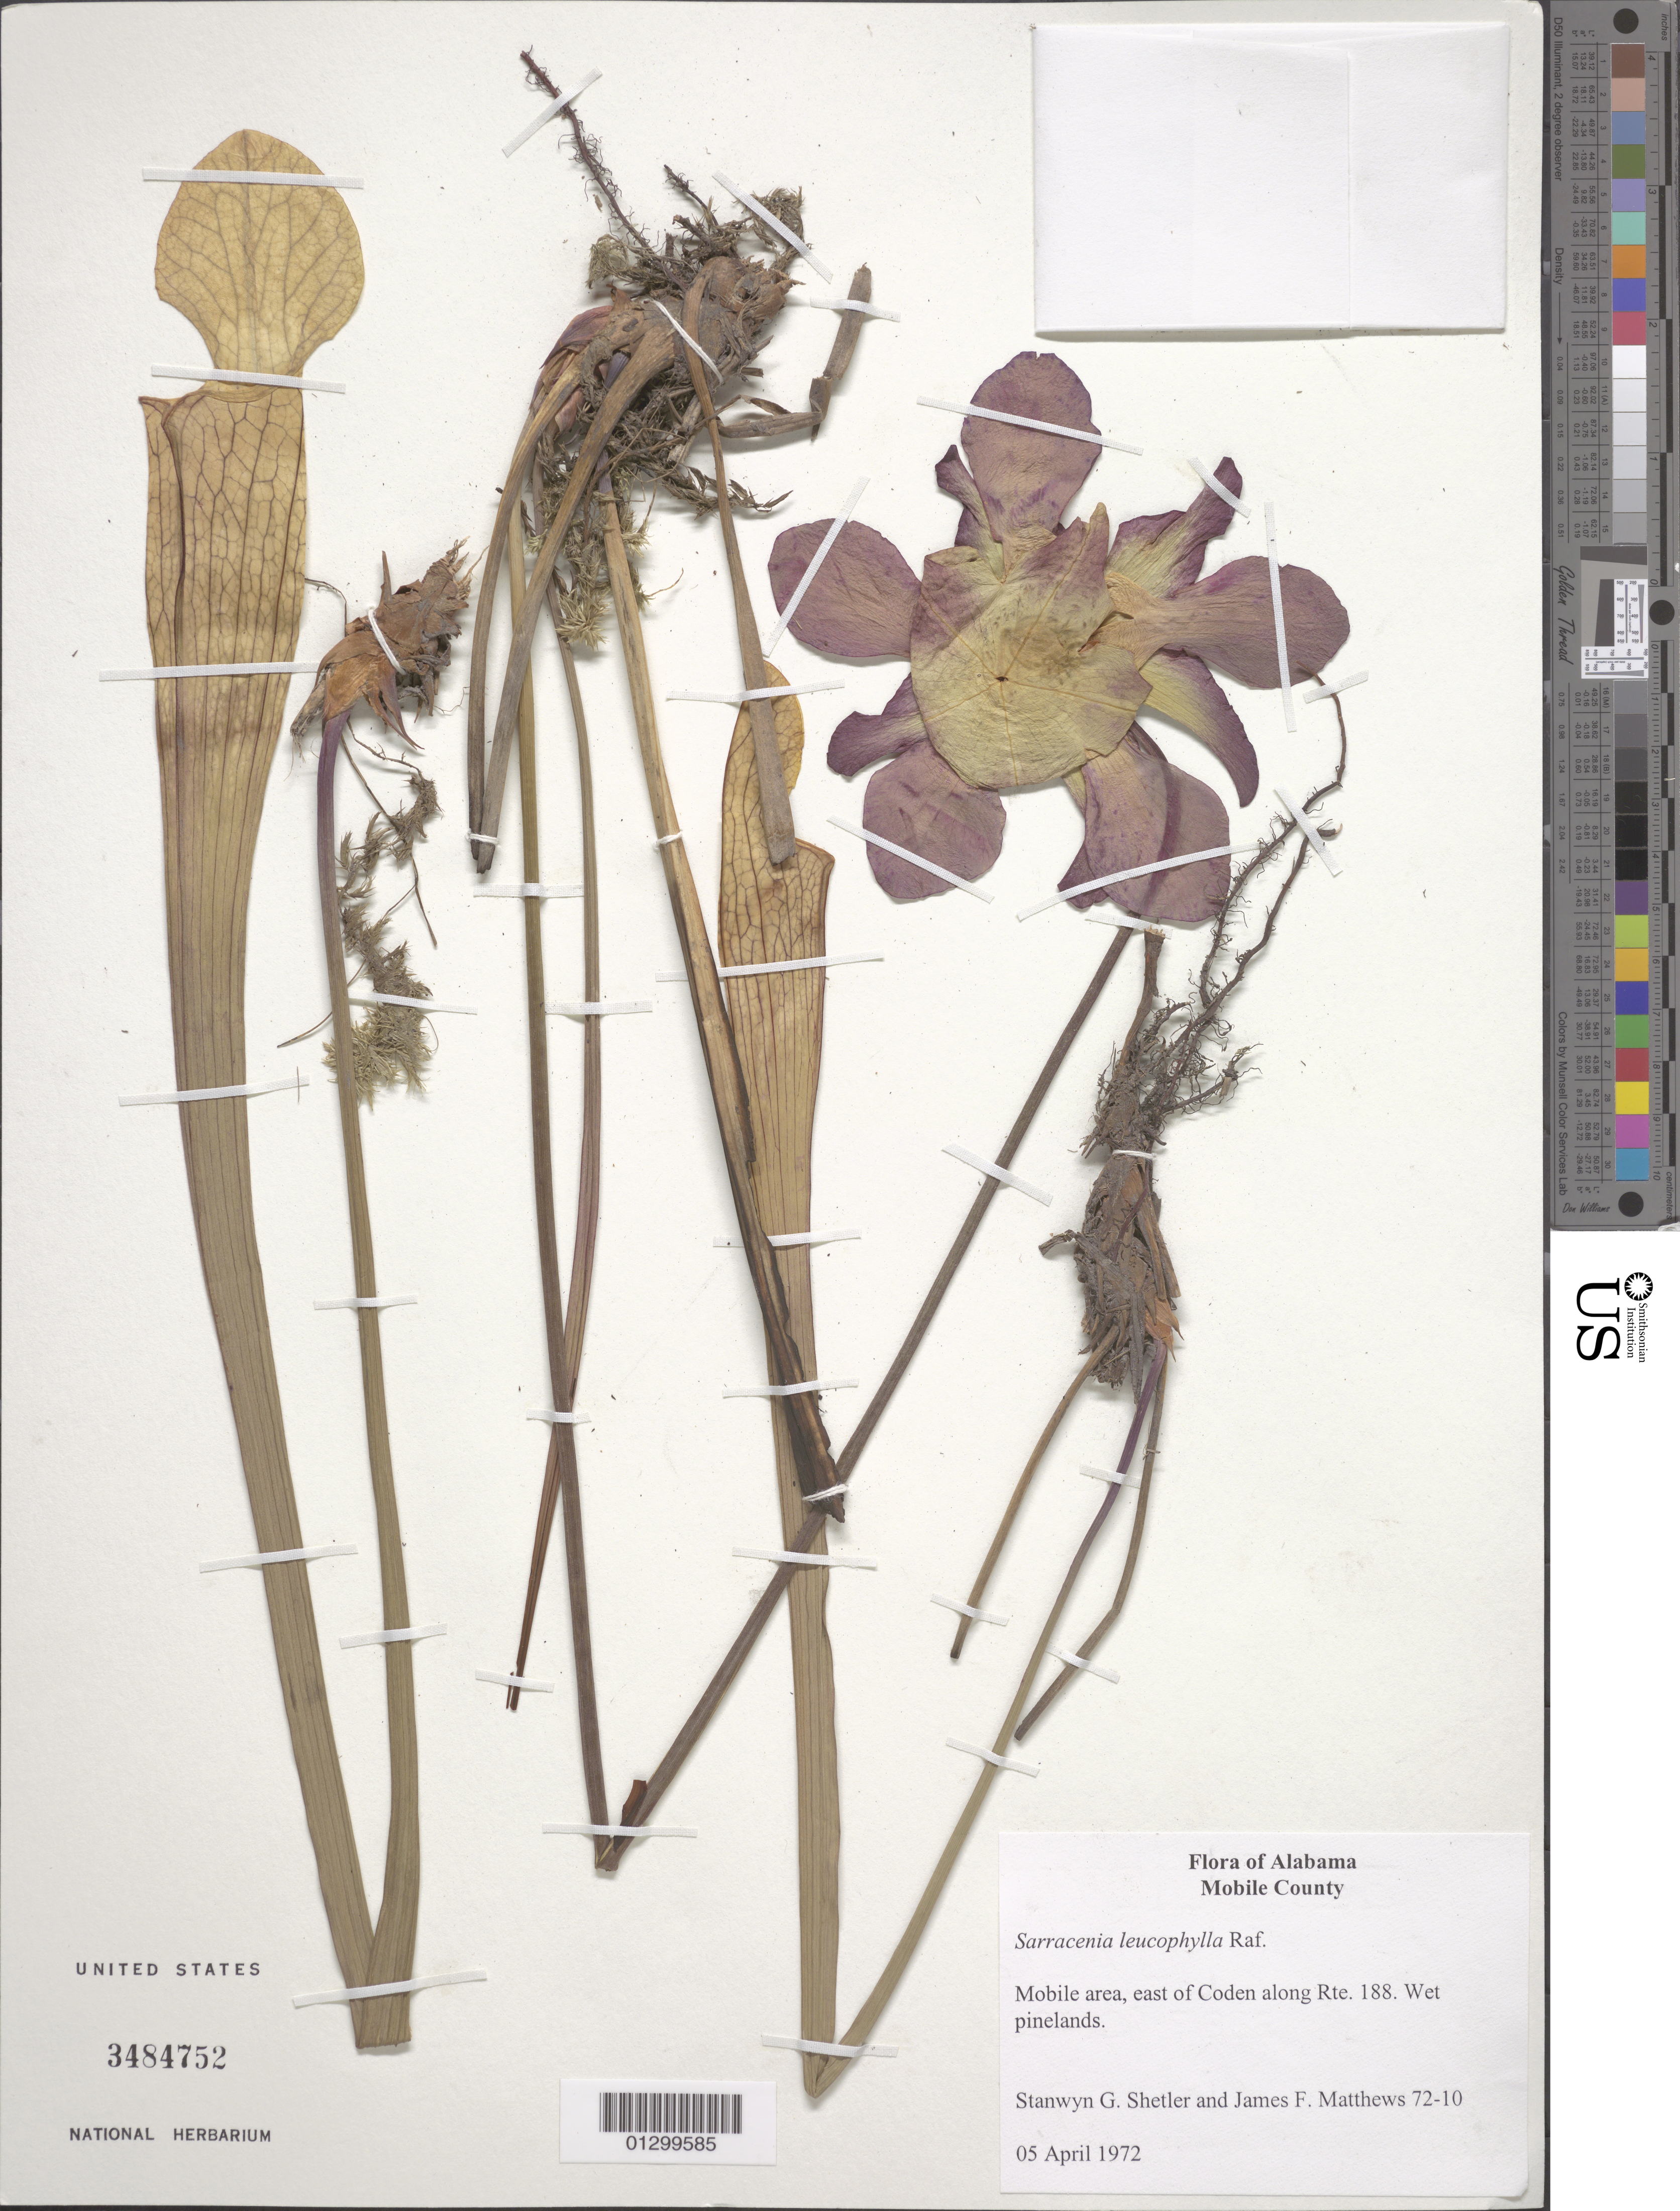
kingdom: Plantae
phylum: Tracheophyta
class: Magnoliopsida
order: Ericales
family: Sarraceniaceae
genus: Sarracenia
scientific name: Sarracenia leucophylla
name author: Raf.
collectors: S. Shetler & J. F. Matthews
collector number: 72-10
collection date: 1972-04-05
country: United States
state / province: Alabama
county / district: Mobile County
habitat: Wet pinelands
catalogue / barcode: US 3484752